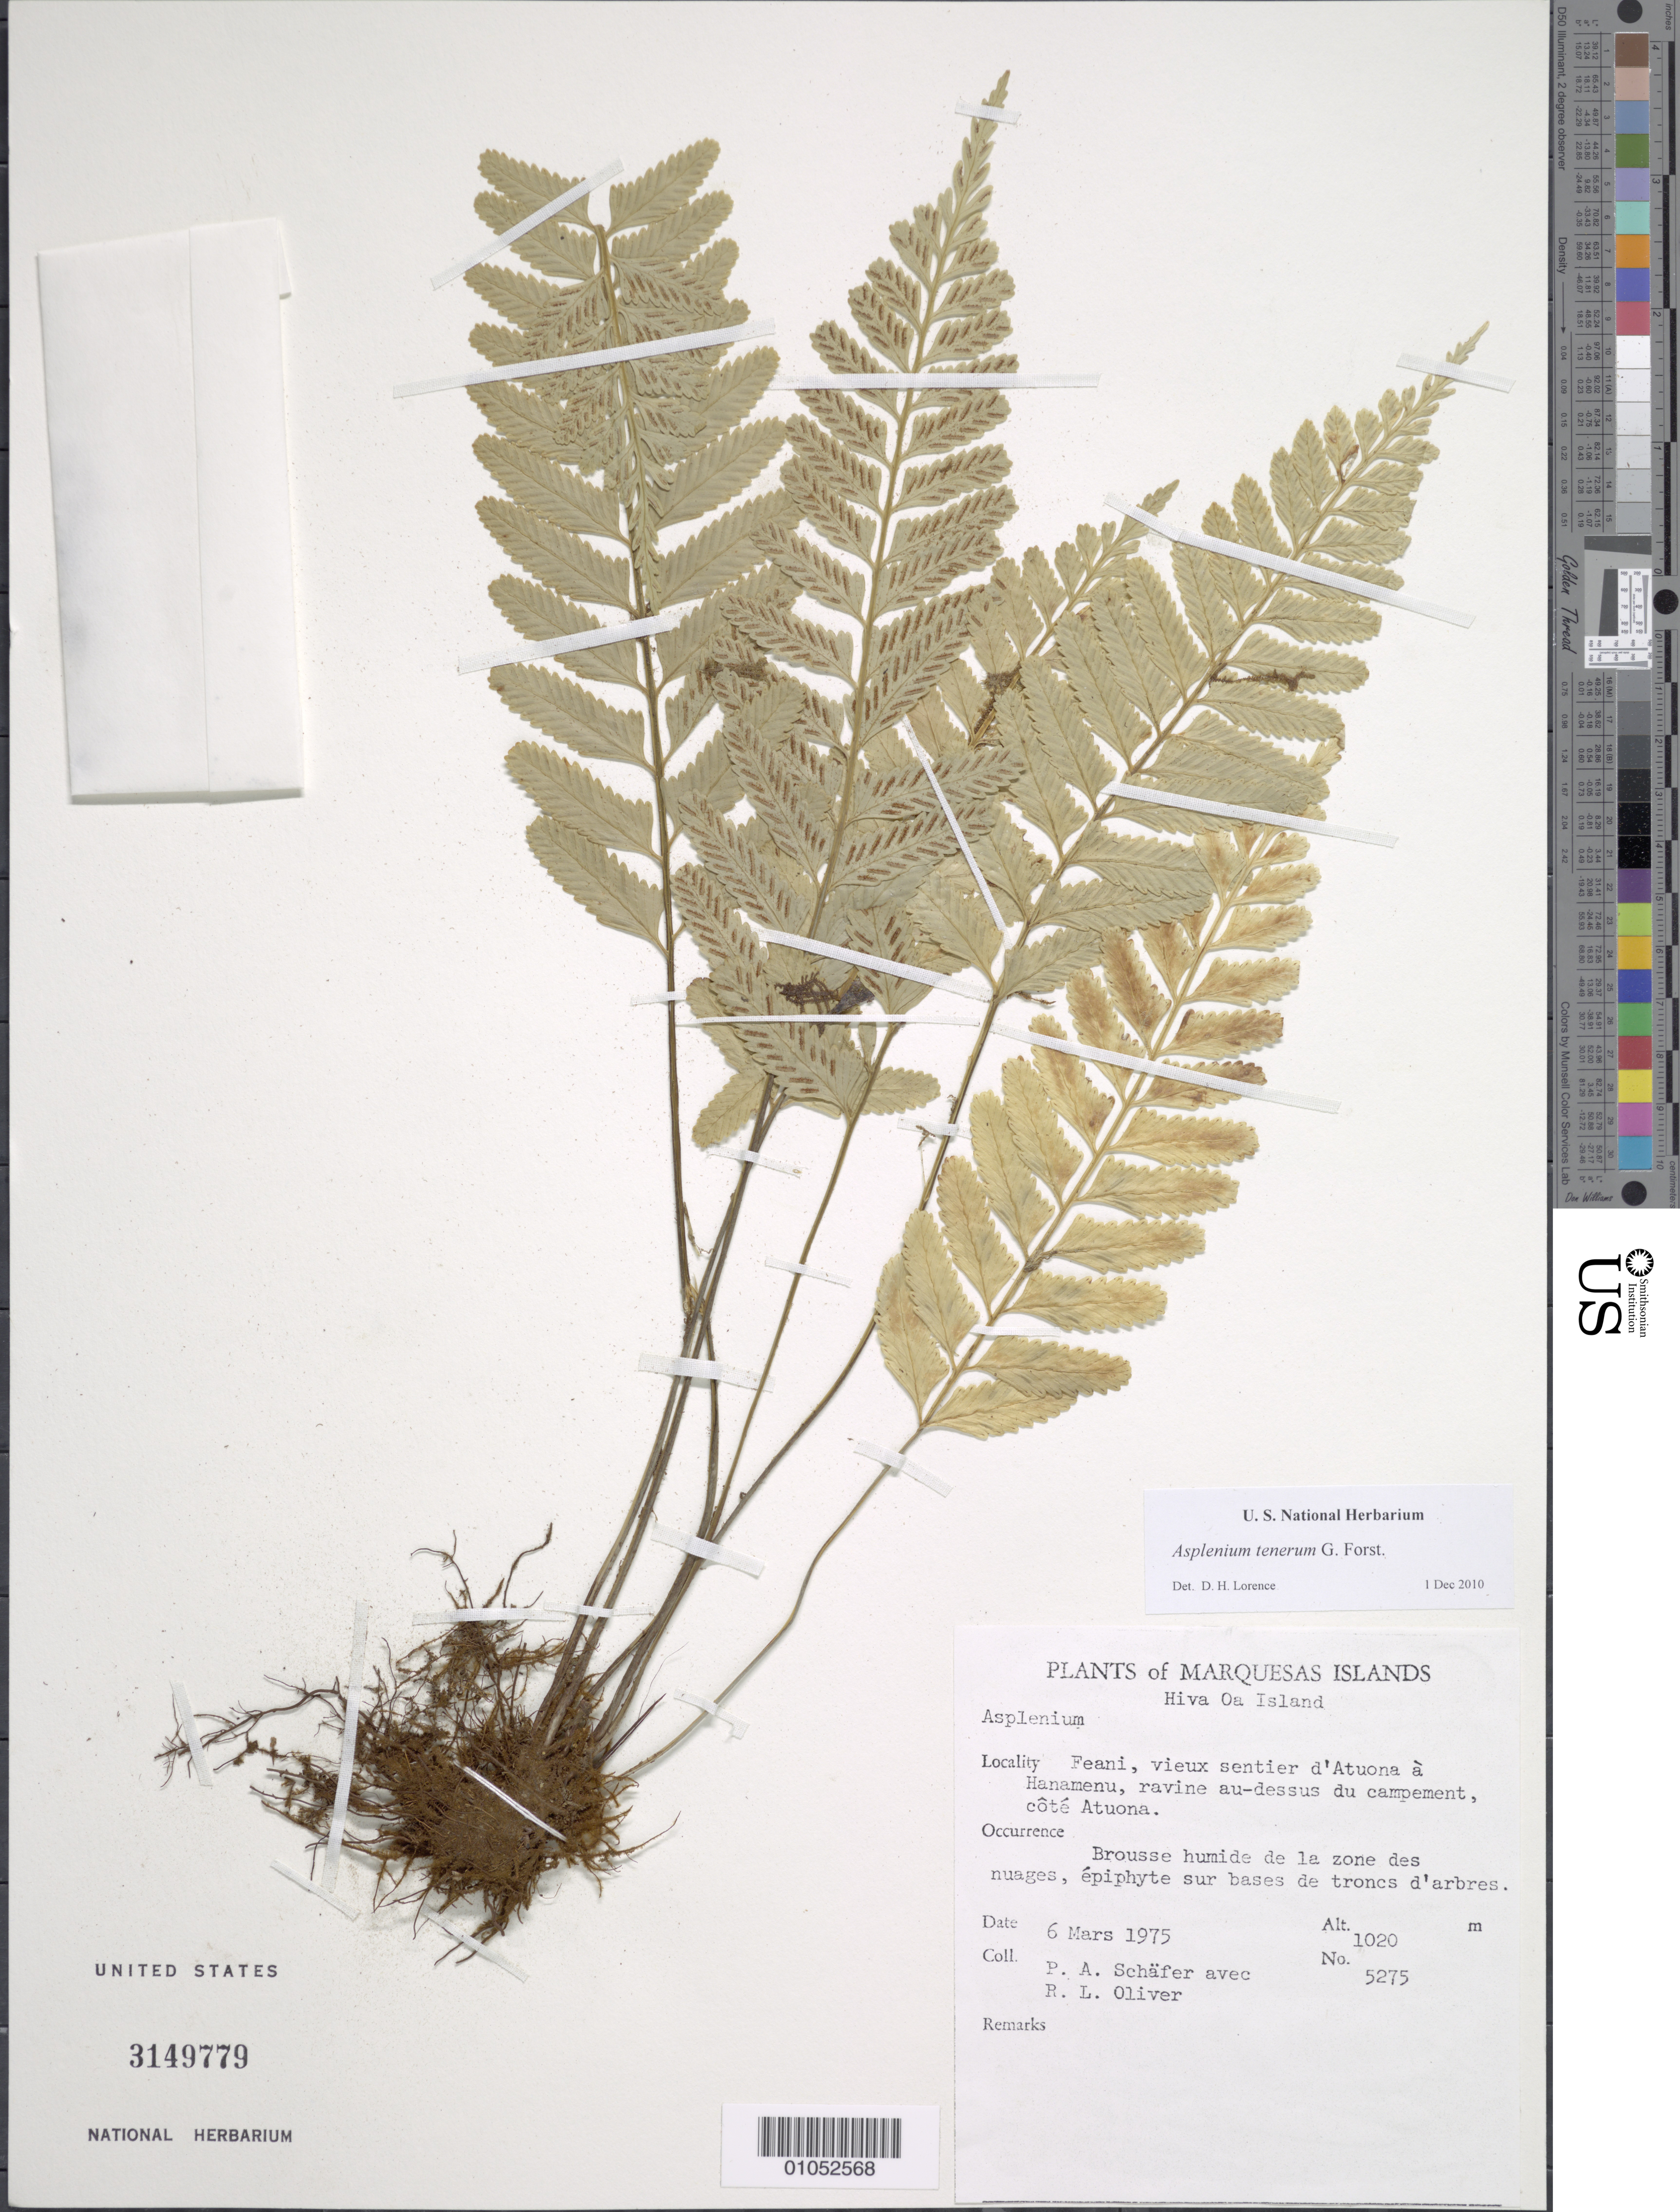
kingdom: Plantae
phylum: Tracheophyta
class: Polypodiopsida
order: Polypodiales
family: Aspleniaceae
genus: Asplenium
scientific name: Asplenium tenerum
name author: G. Forst.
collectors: P. A. Schäfer & R. L. Oliver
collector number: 5275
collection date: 1975-03-06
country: French Polynesia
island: Hiva Oa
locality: Feani, vieux sentier d'Atuona a Hanamenu, ravine au-dessus du campement, cote Atuona.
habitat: Brousse humide de la zone des nuages, epiphyte sur bases de troncs d'arbres.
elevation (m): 1020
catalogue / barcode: US 3149779